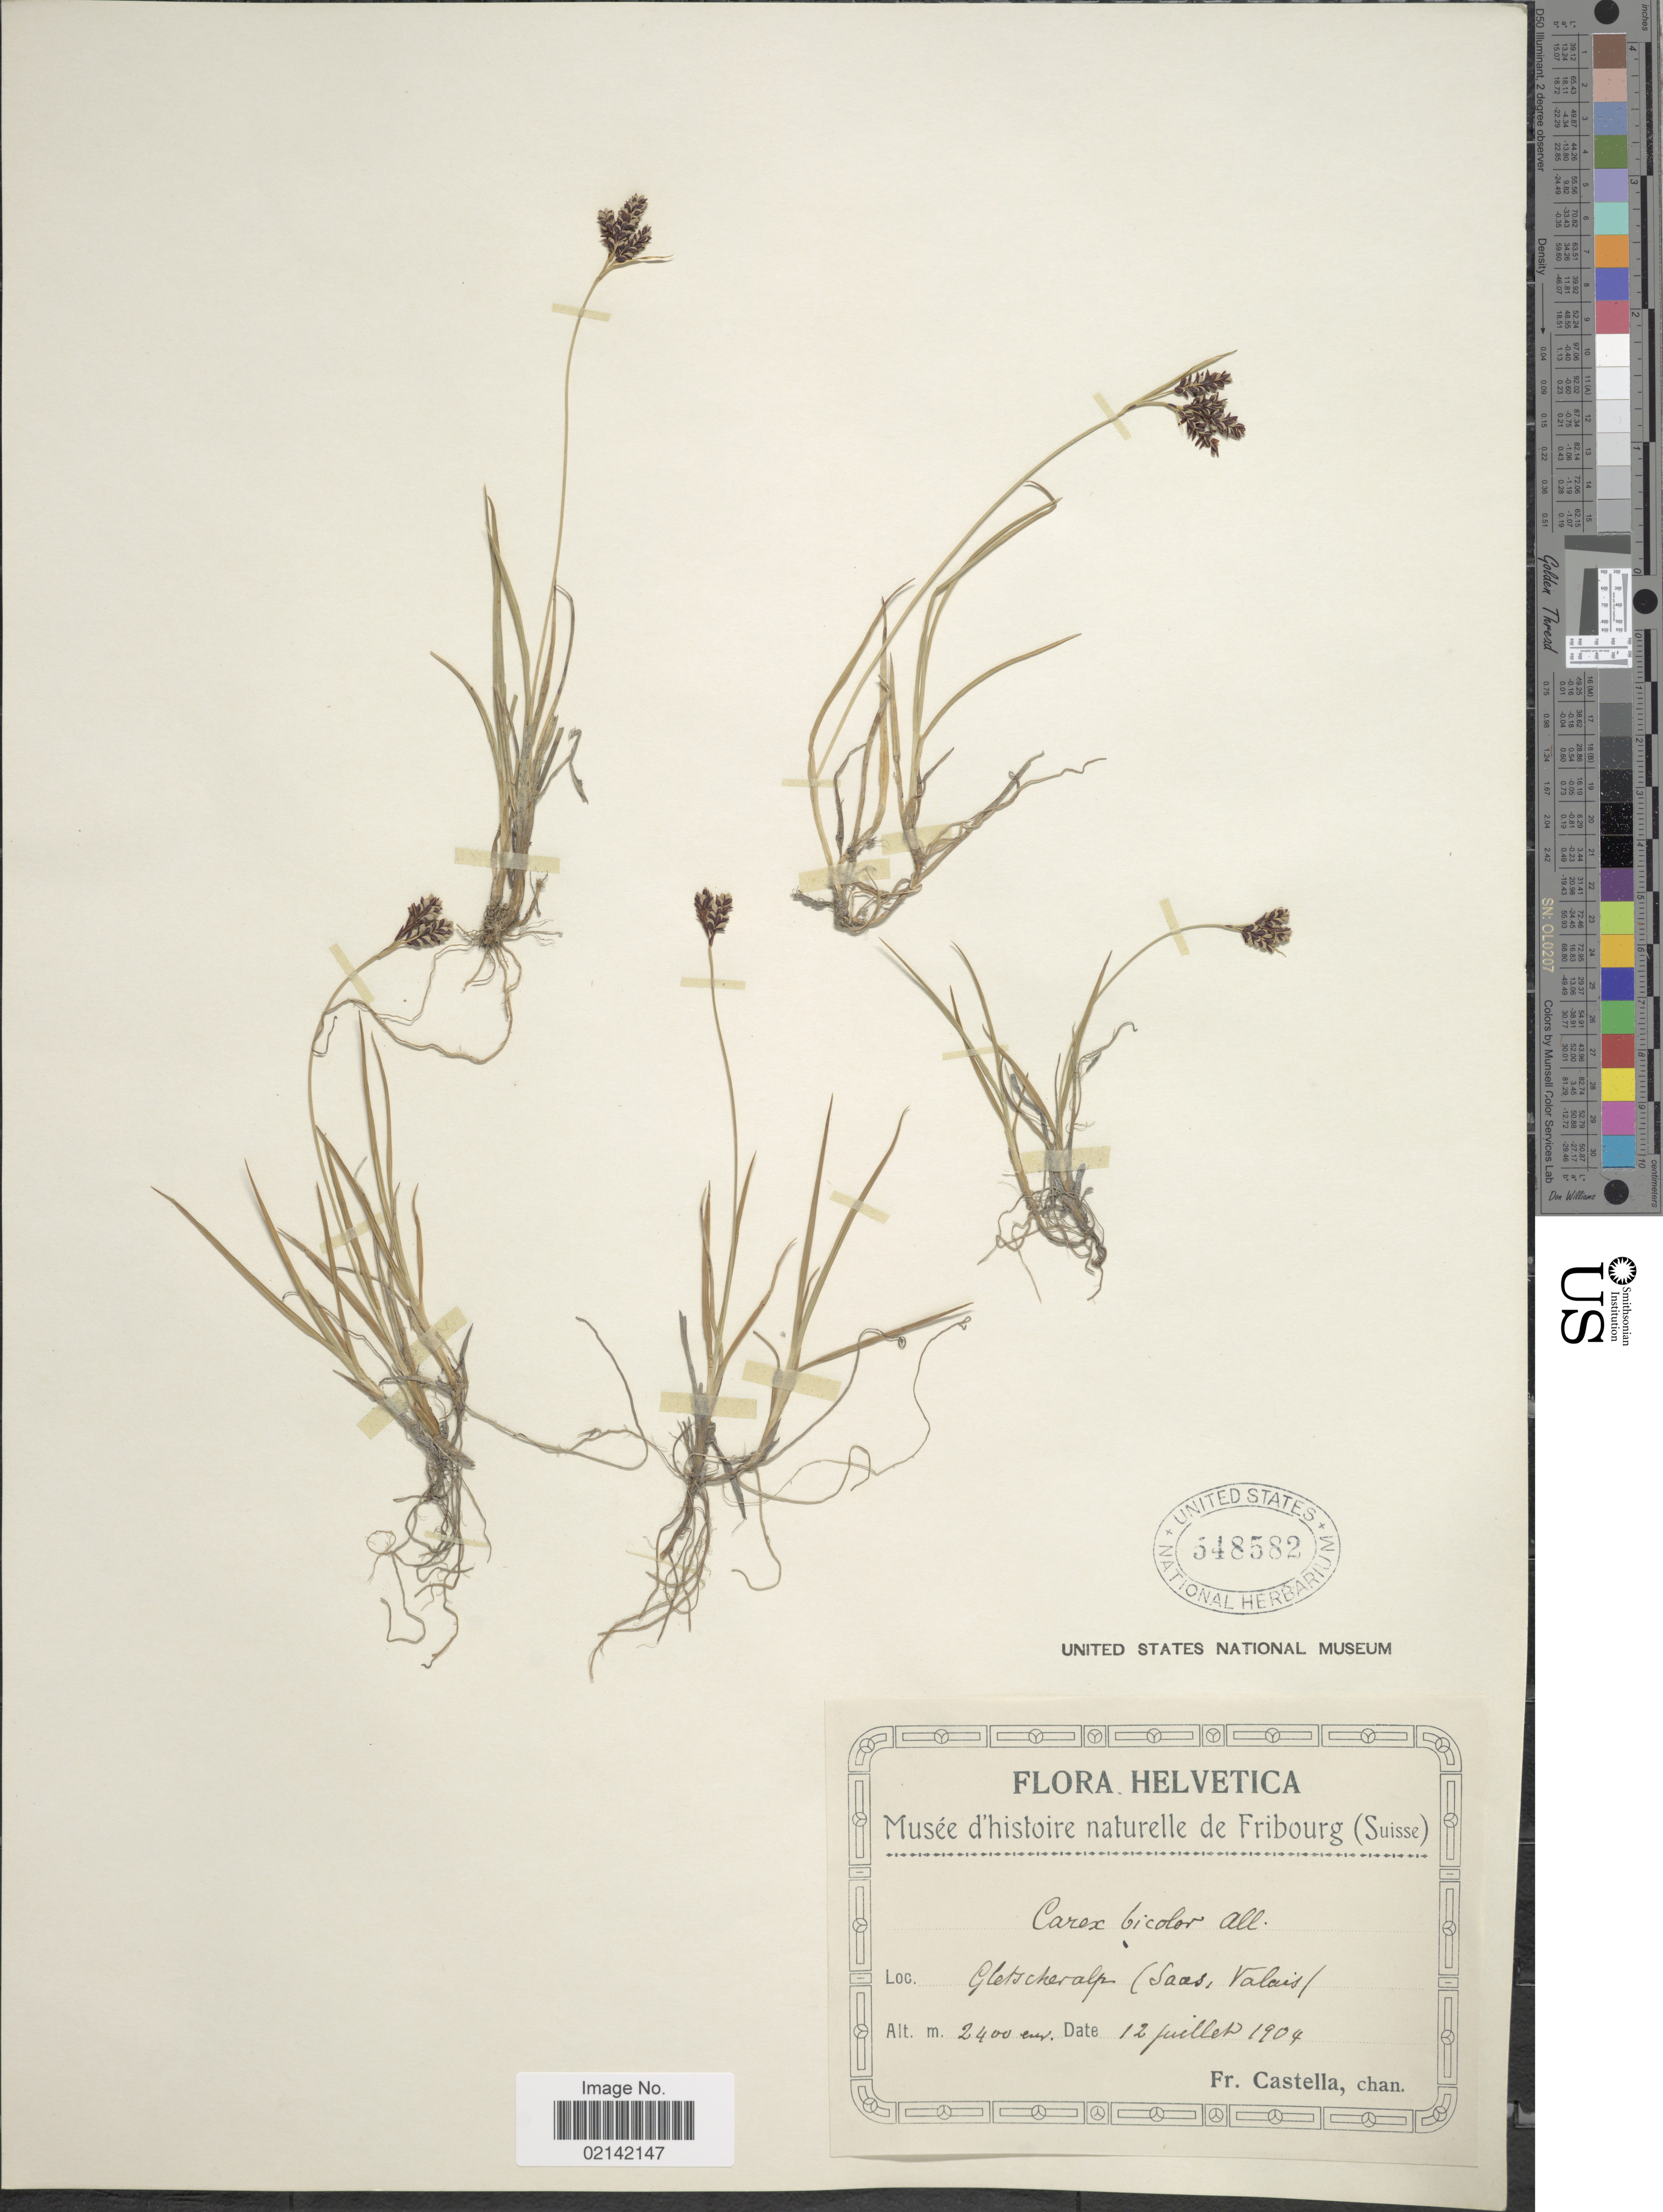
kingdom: Plantae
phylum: Tracheophyta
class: Liliopsida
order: Poales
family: Cyperaceae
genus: Carex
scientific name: Carex bicolor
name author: Bellardi ex All.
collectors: Fr. Castella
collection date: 1904-07-12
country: Switzerland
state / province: Valais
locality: Gletscheralp (Laas, Valais)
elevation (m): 2400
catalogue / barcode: US 548582